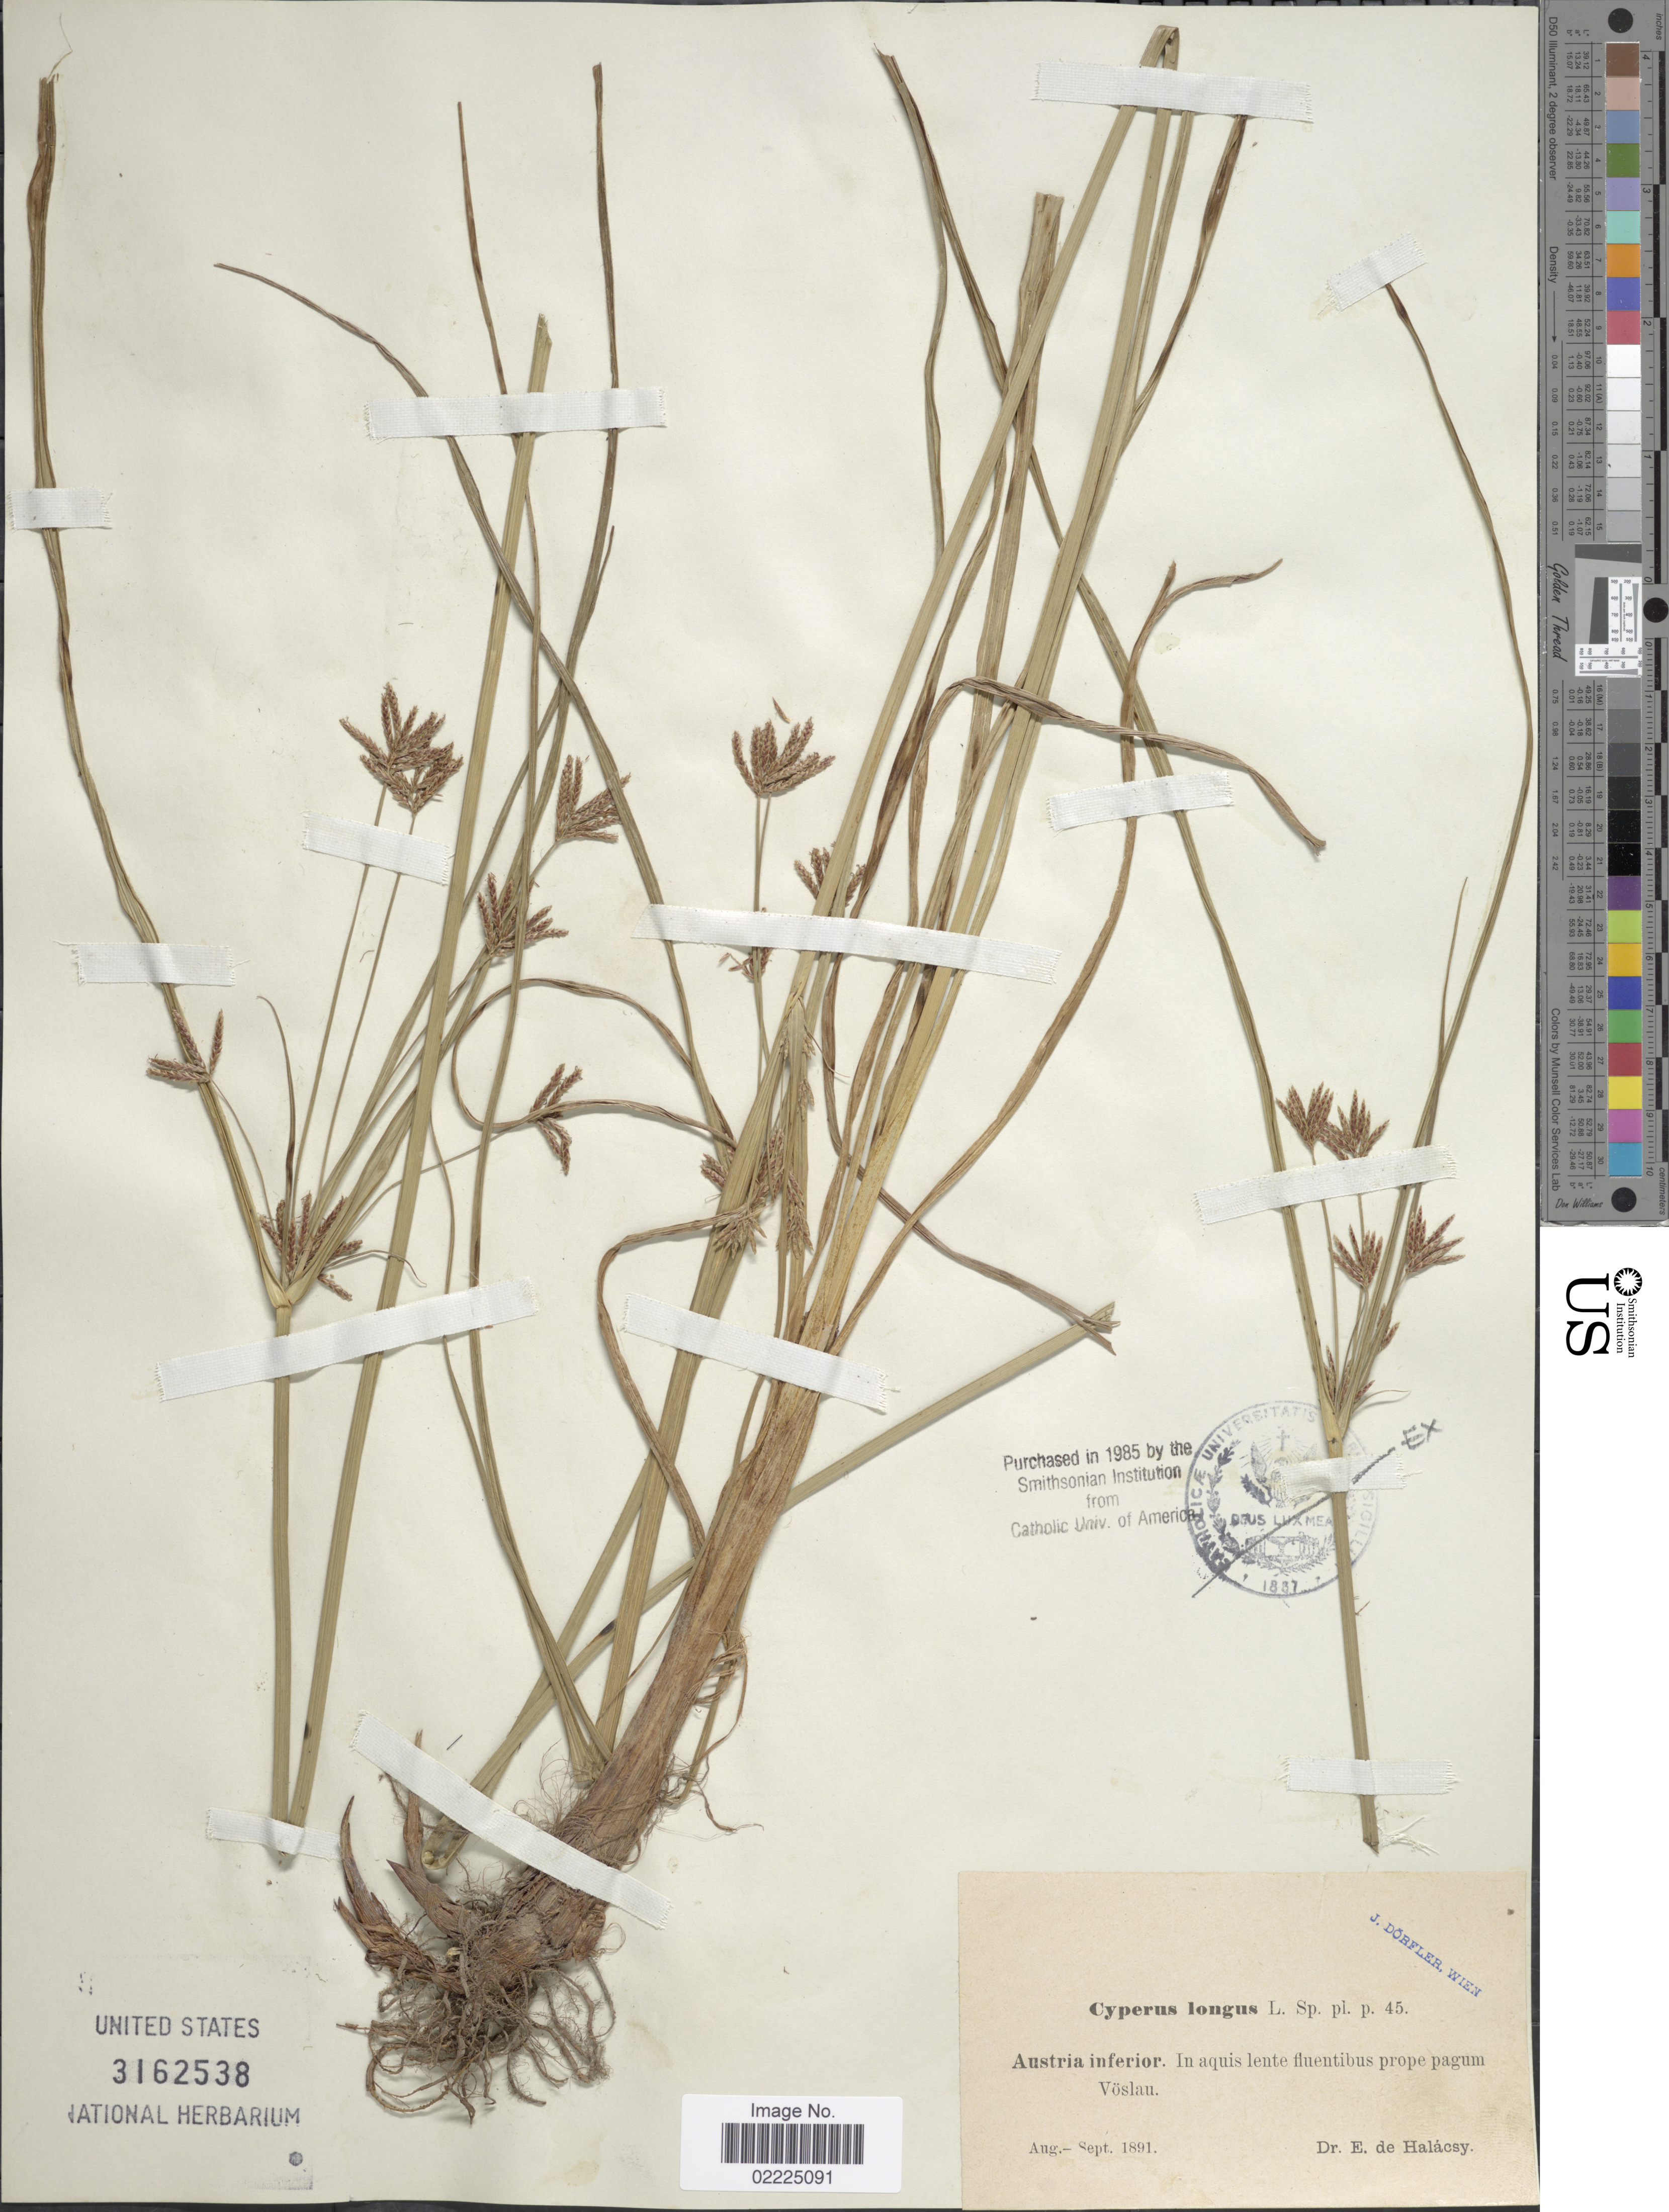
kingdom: Plantae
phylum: Tracheophyta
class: Liliopsida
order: Poales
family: Cyperaceae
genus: Cyperus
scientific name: Cyperus longus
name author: L.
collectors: E. von Halacsy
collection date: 1891-08/1891-09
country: Austria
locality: Austria inferior. In aquis lente fluentibus prope pagum Vöslau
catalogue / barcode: US 3162538